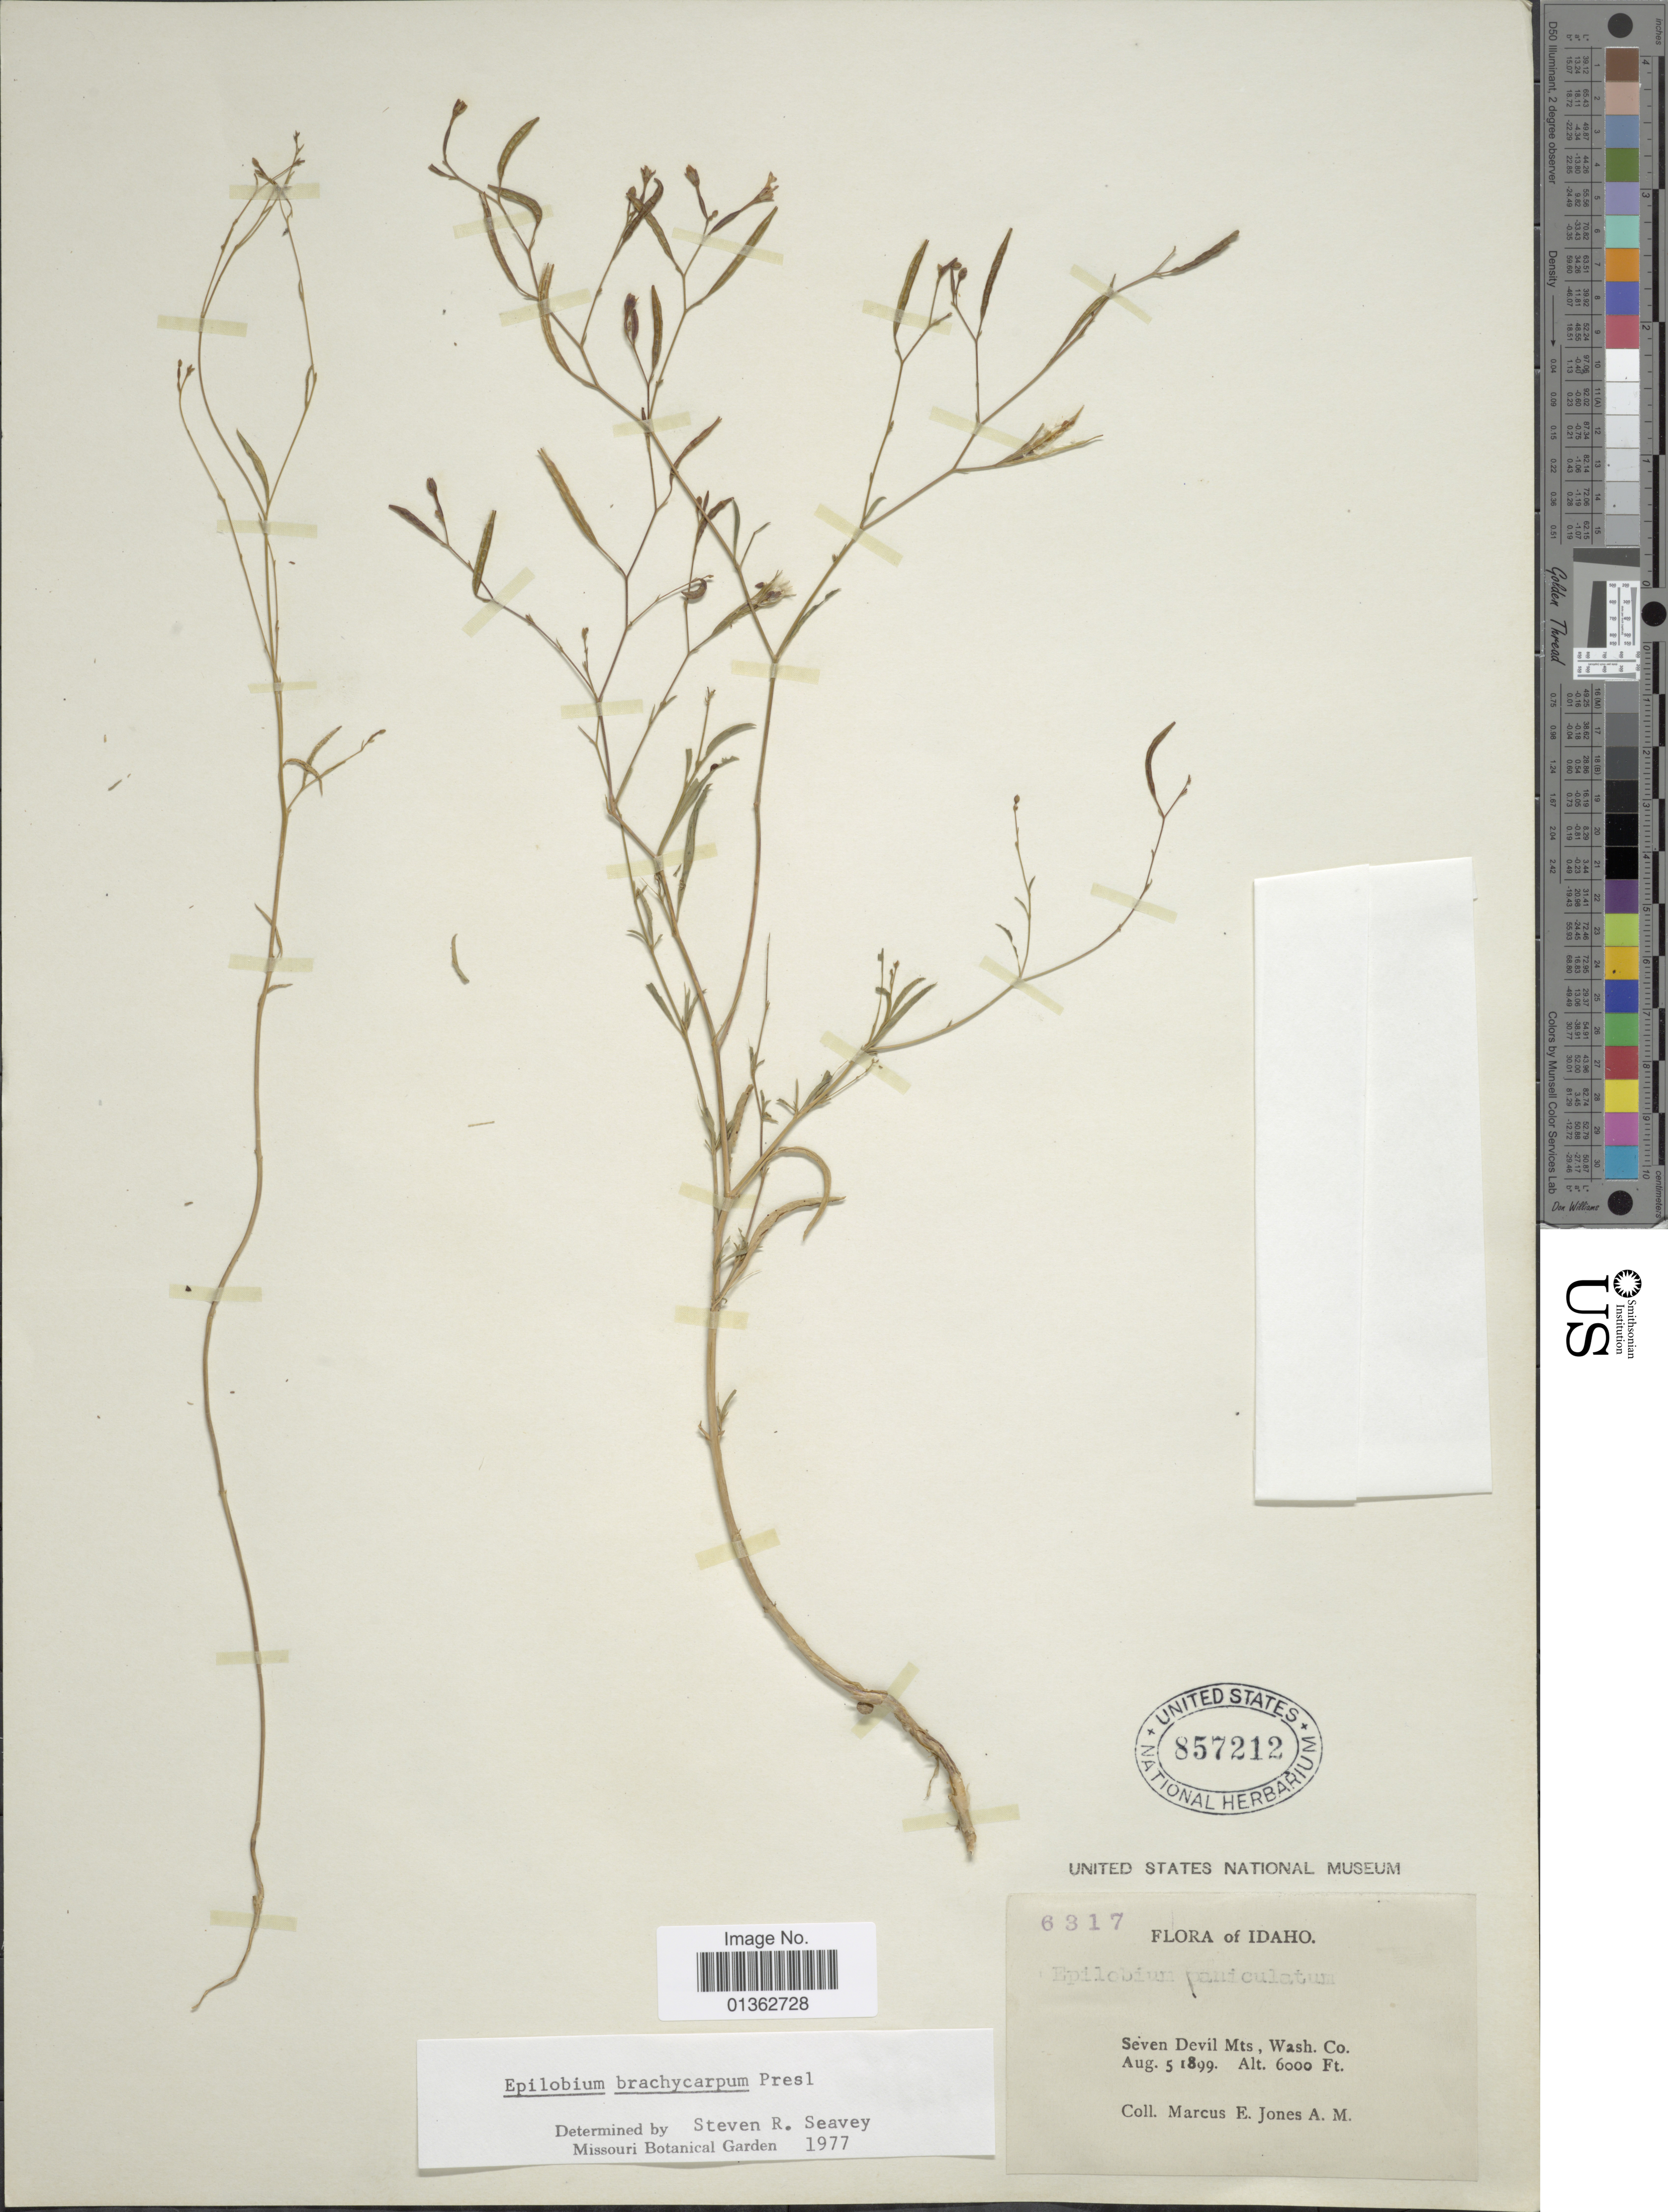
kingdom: Plantae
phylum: Tracheophyta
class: Magnoliopsida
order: Myrtales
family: Onagraceae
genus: Epilobium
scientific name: Epilobium brachycarpum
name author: C. Presl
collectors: M. E. Jones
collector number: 6317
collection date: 1899-08-05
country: United States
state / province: Idaho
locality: Seven Devil Mts, Wash. Co.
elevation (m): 1829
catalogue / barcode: US 857212